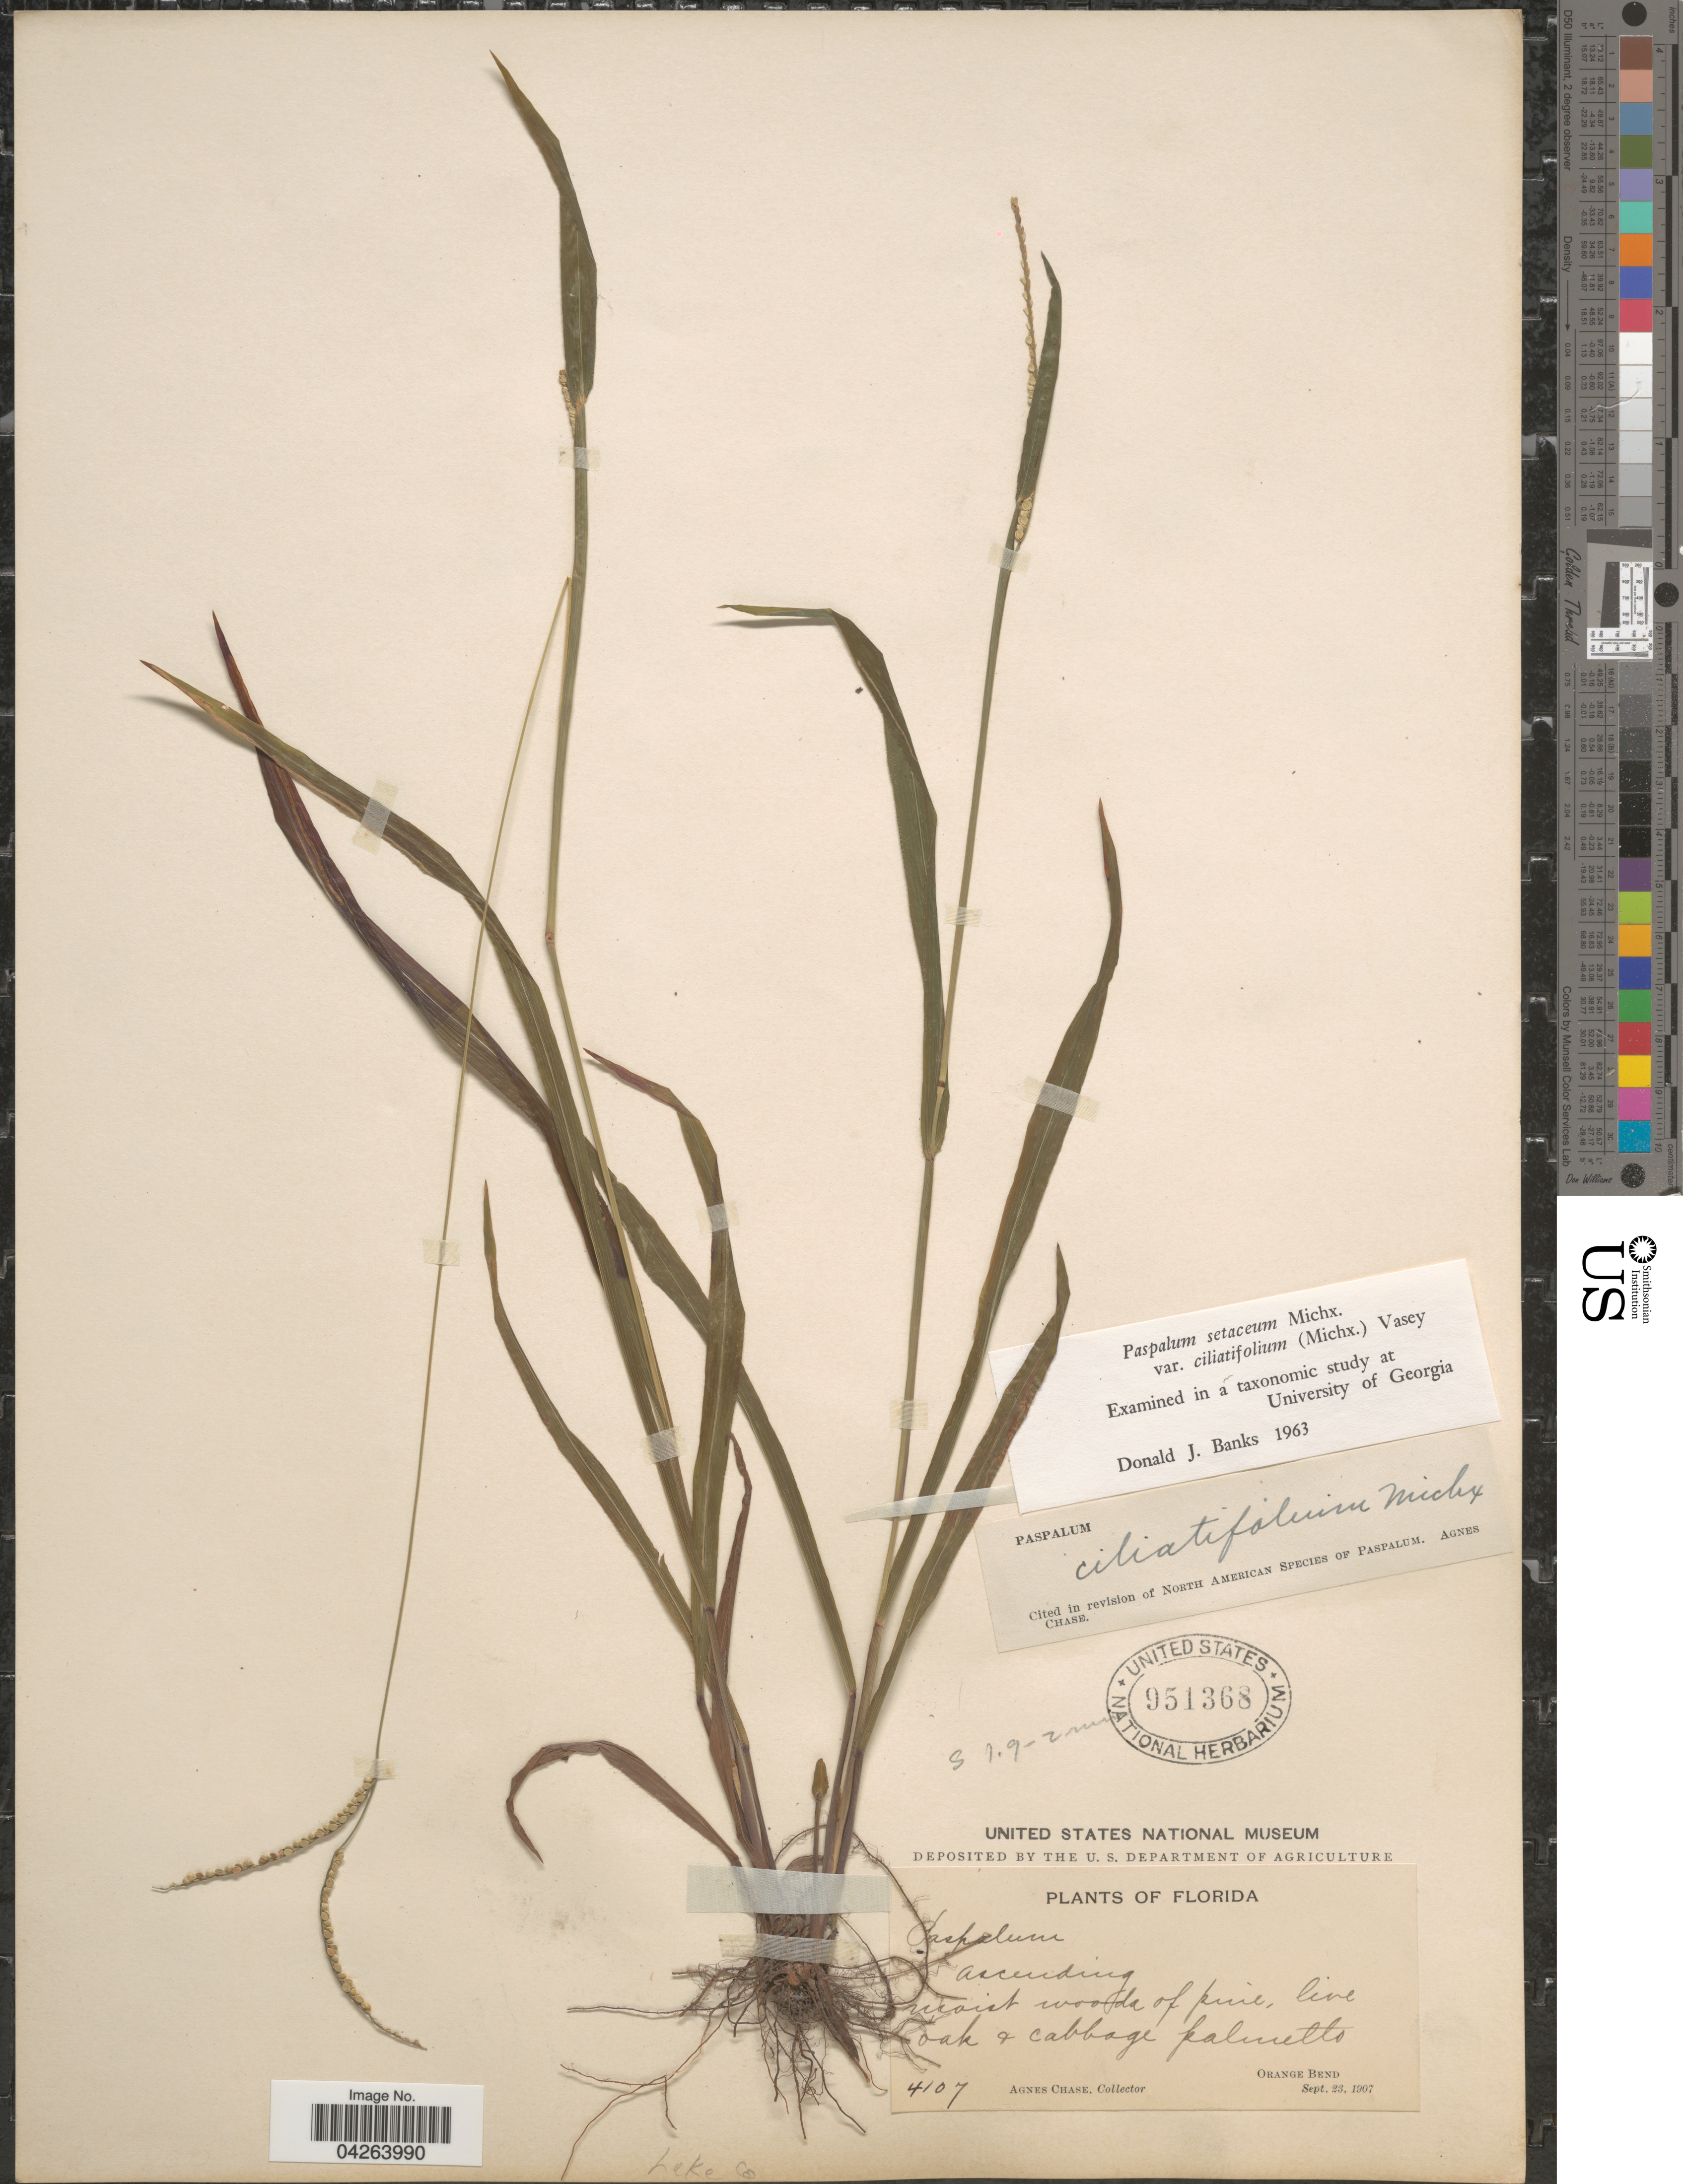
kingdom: Plantae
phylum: Tracheophyta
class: Liliopsida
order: Poales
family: Poaceae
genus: Paspalum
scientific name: Paspalum setaceum var. ciliatifolium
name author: (Michx.) Vasey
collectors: A. Chase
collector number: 4107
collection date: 1907-09-23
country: United States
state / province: Florida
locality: Orange Bend. Lake Co.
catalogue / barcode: US 951368